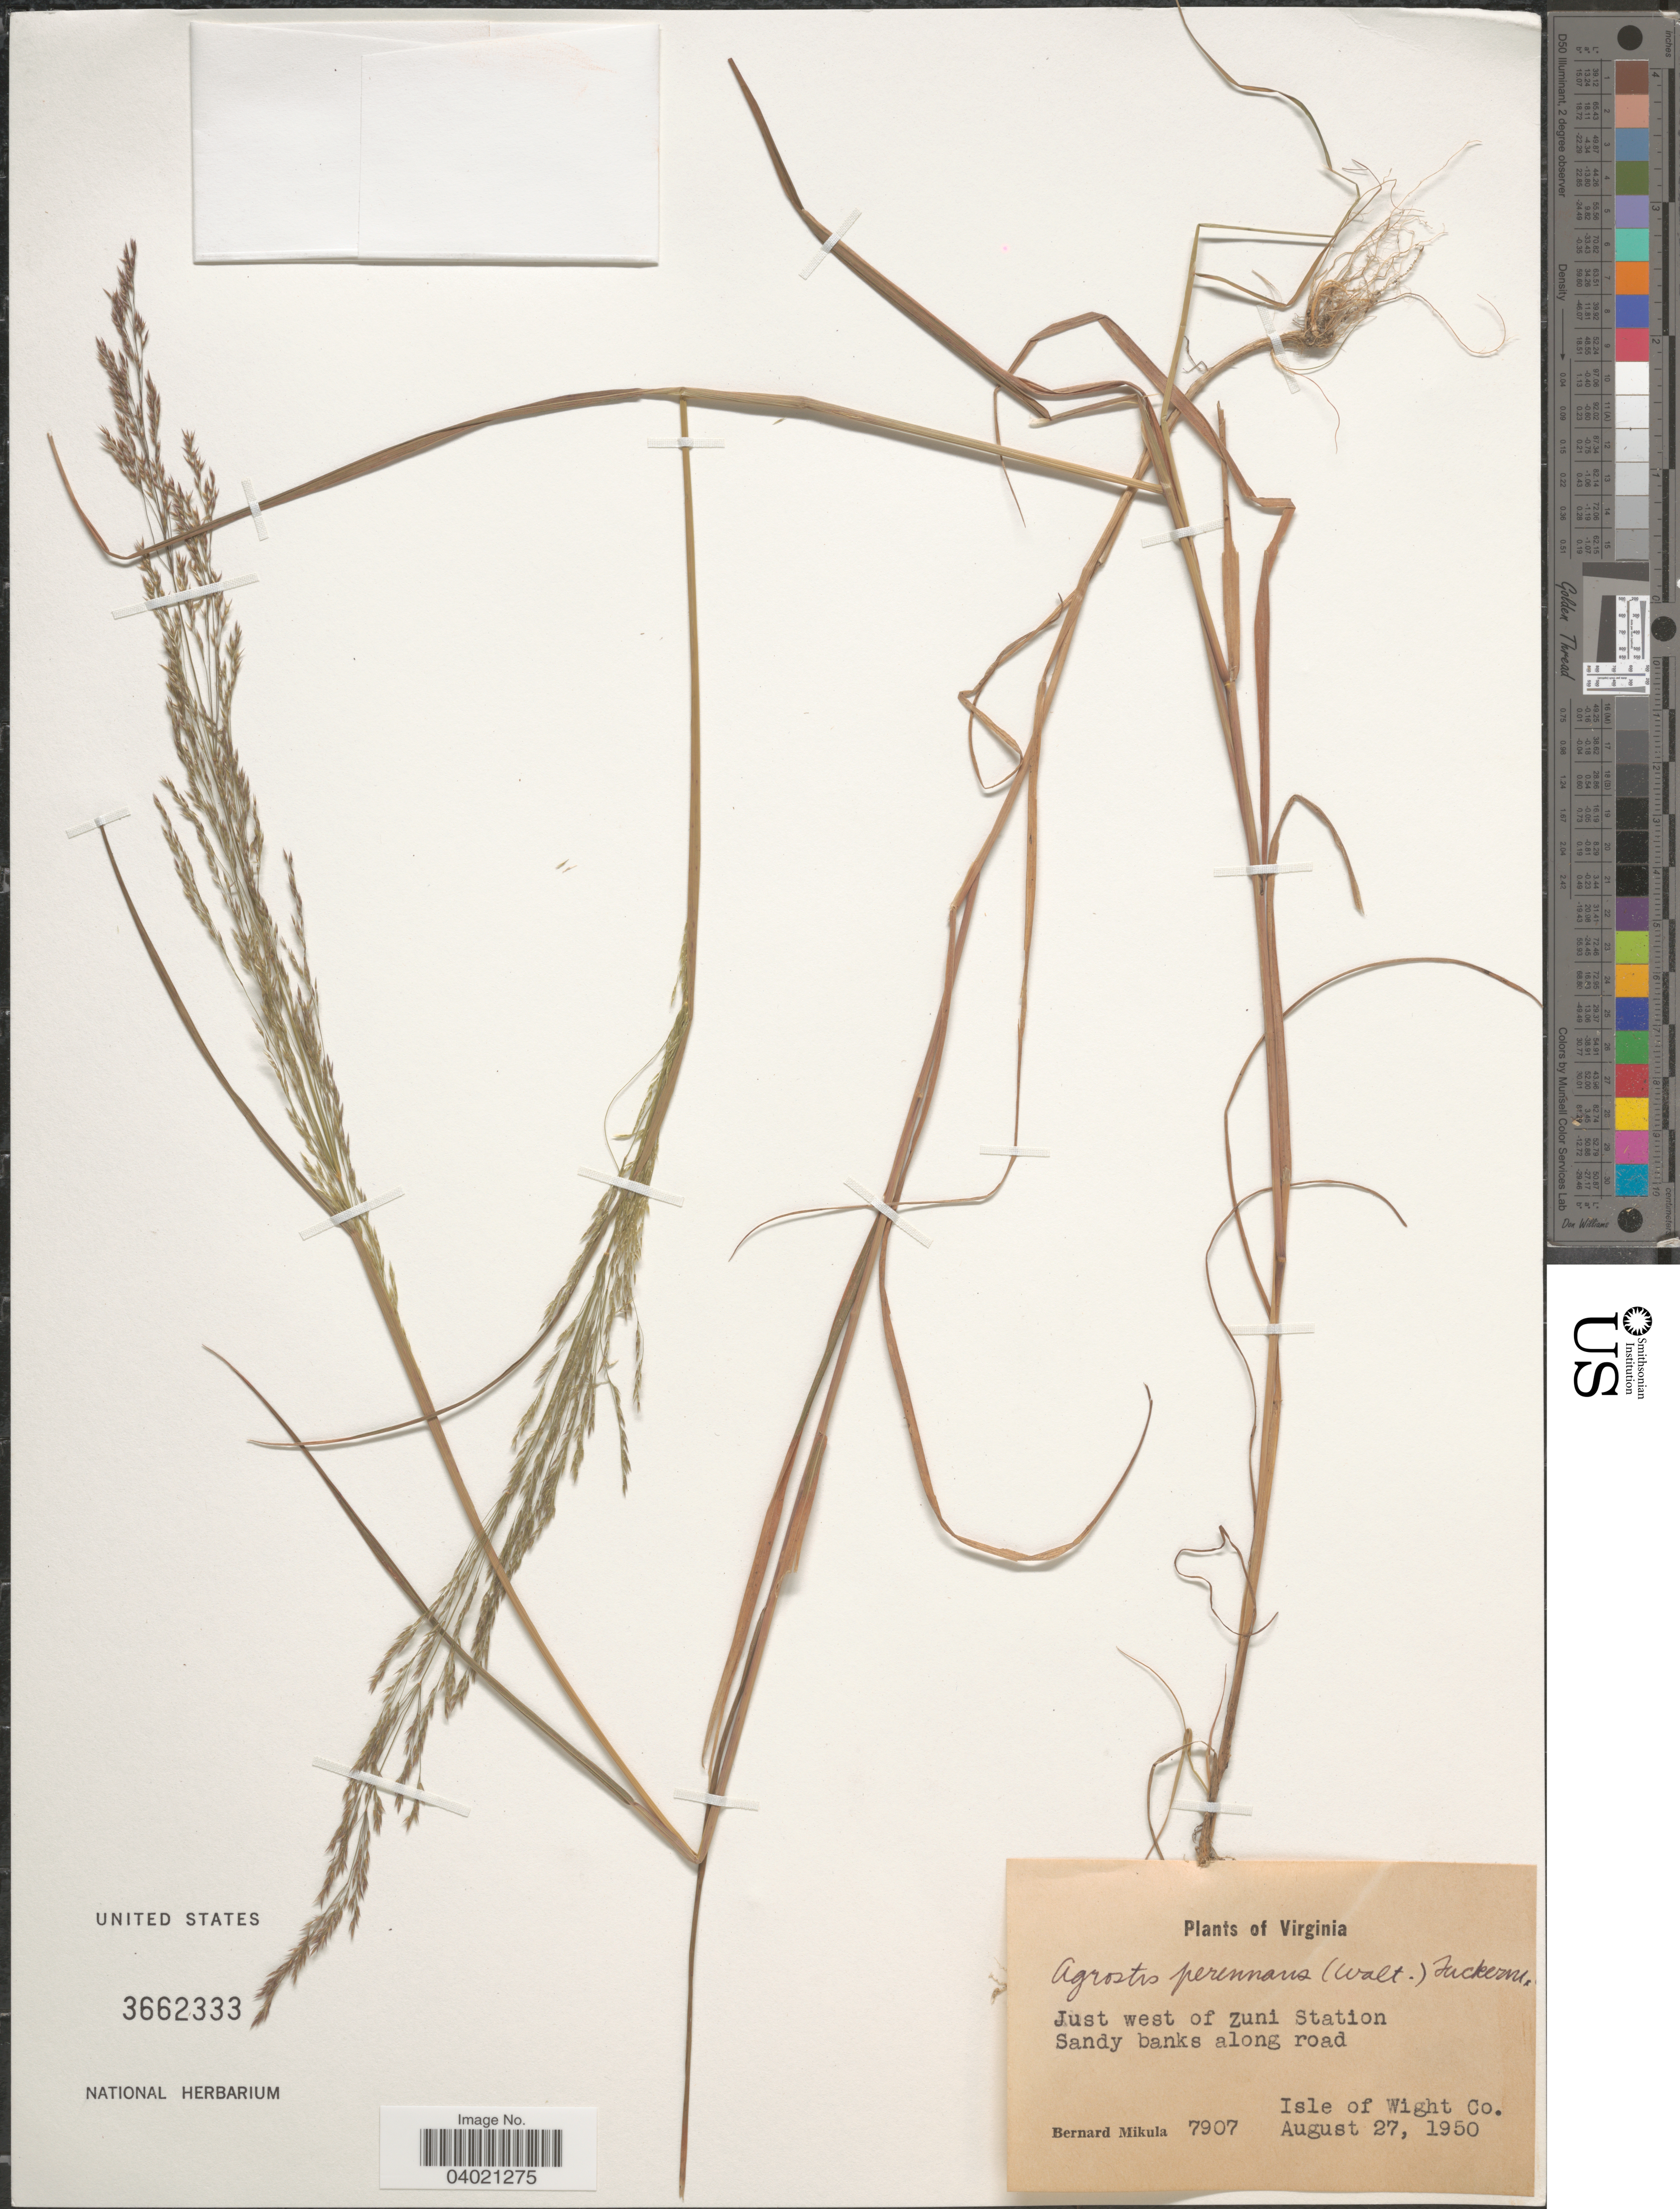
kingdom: Plantae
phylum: Tracheophyta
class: Liliopsida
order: Poales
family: Poaceae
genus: Agrostis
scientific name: Agrostis perennans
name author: (Walter) Tuck.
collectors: B. Mikula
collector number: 7907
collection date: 1950-08-27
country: United States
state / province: Virginia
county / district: Isle of Wight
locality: Just west of Zuni Station. Isle of Wight Co.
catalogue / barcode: US 3662333